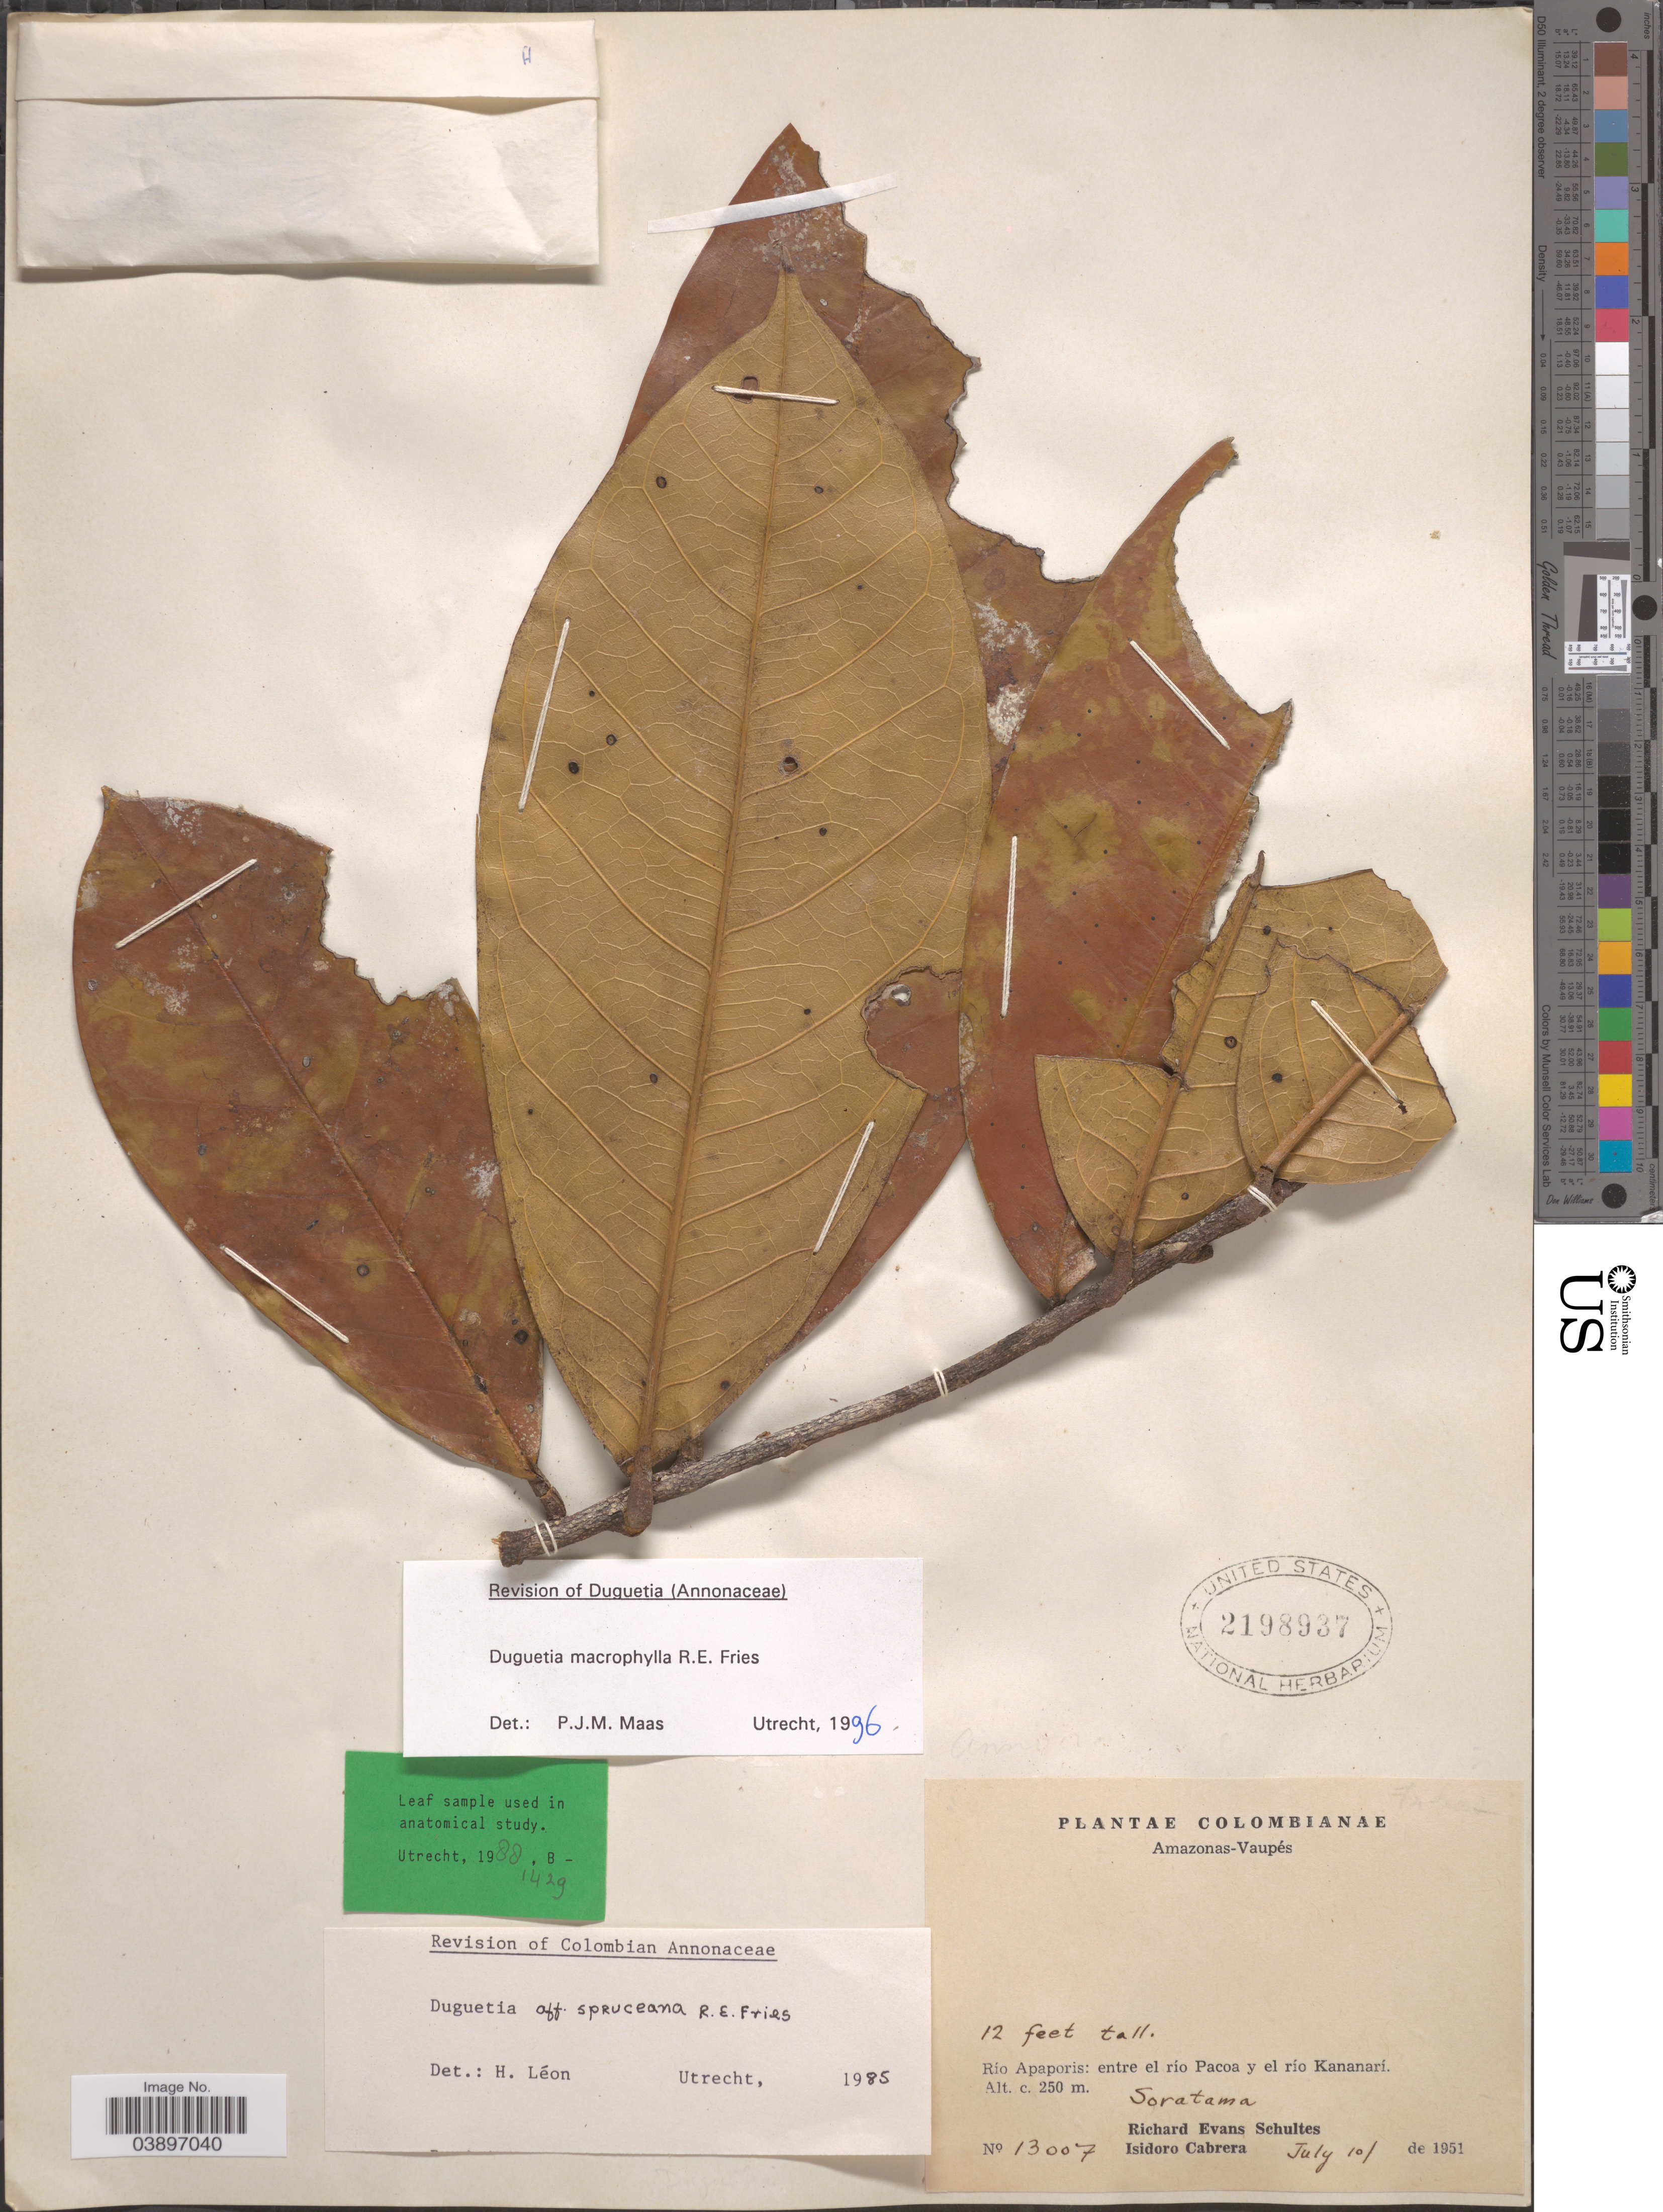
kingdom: Plantae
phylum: Tracheophyta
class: Magnoliopsida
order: Magnoliales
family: Annonaceae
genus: Duguetia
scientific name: Duguetia macrophylla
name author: R.E. Fr.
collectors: R. E. Schultes & I. Cabrera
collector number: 13007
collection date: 1951-07-10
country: Colombia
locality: Amazonas-Vaupés. Río Apaporis: entre el río Pacoa y el río Kananarí. Soratama.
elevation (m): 250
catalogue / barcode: US 2198937